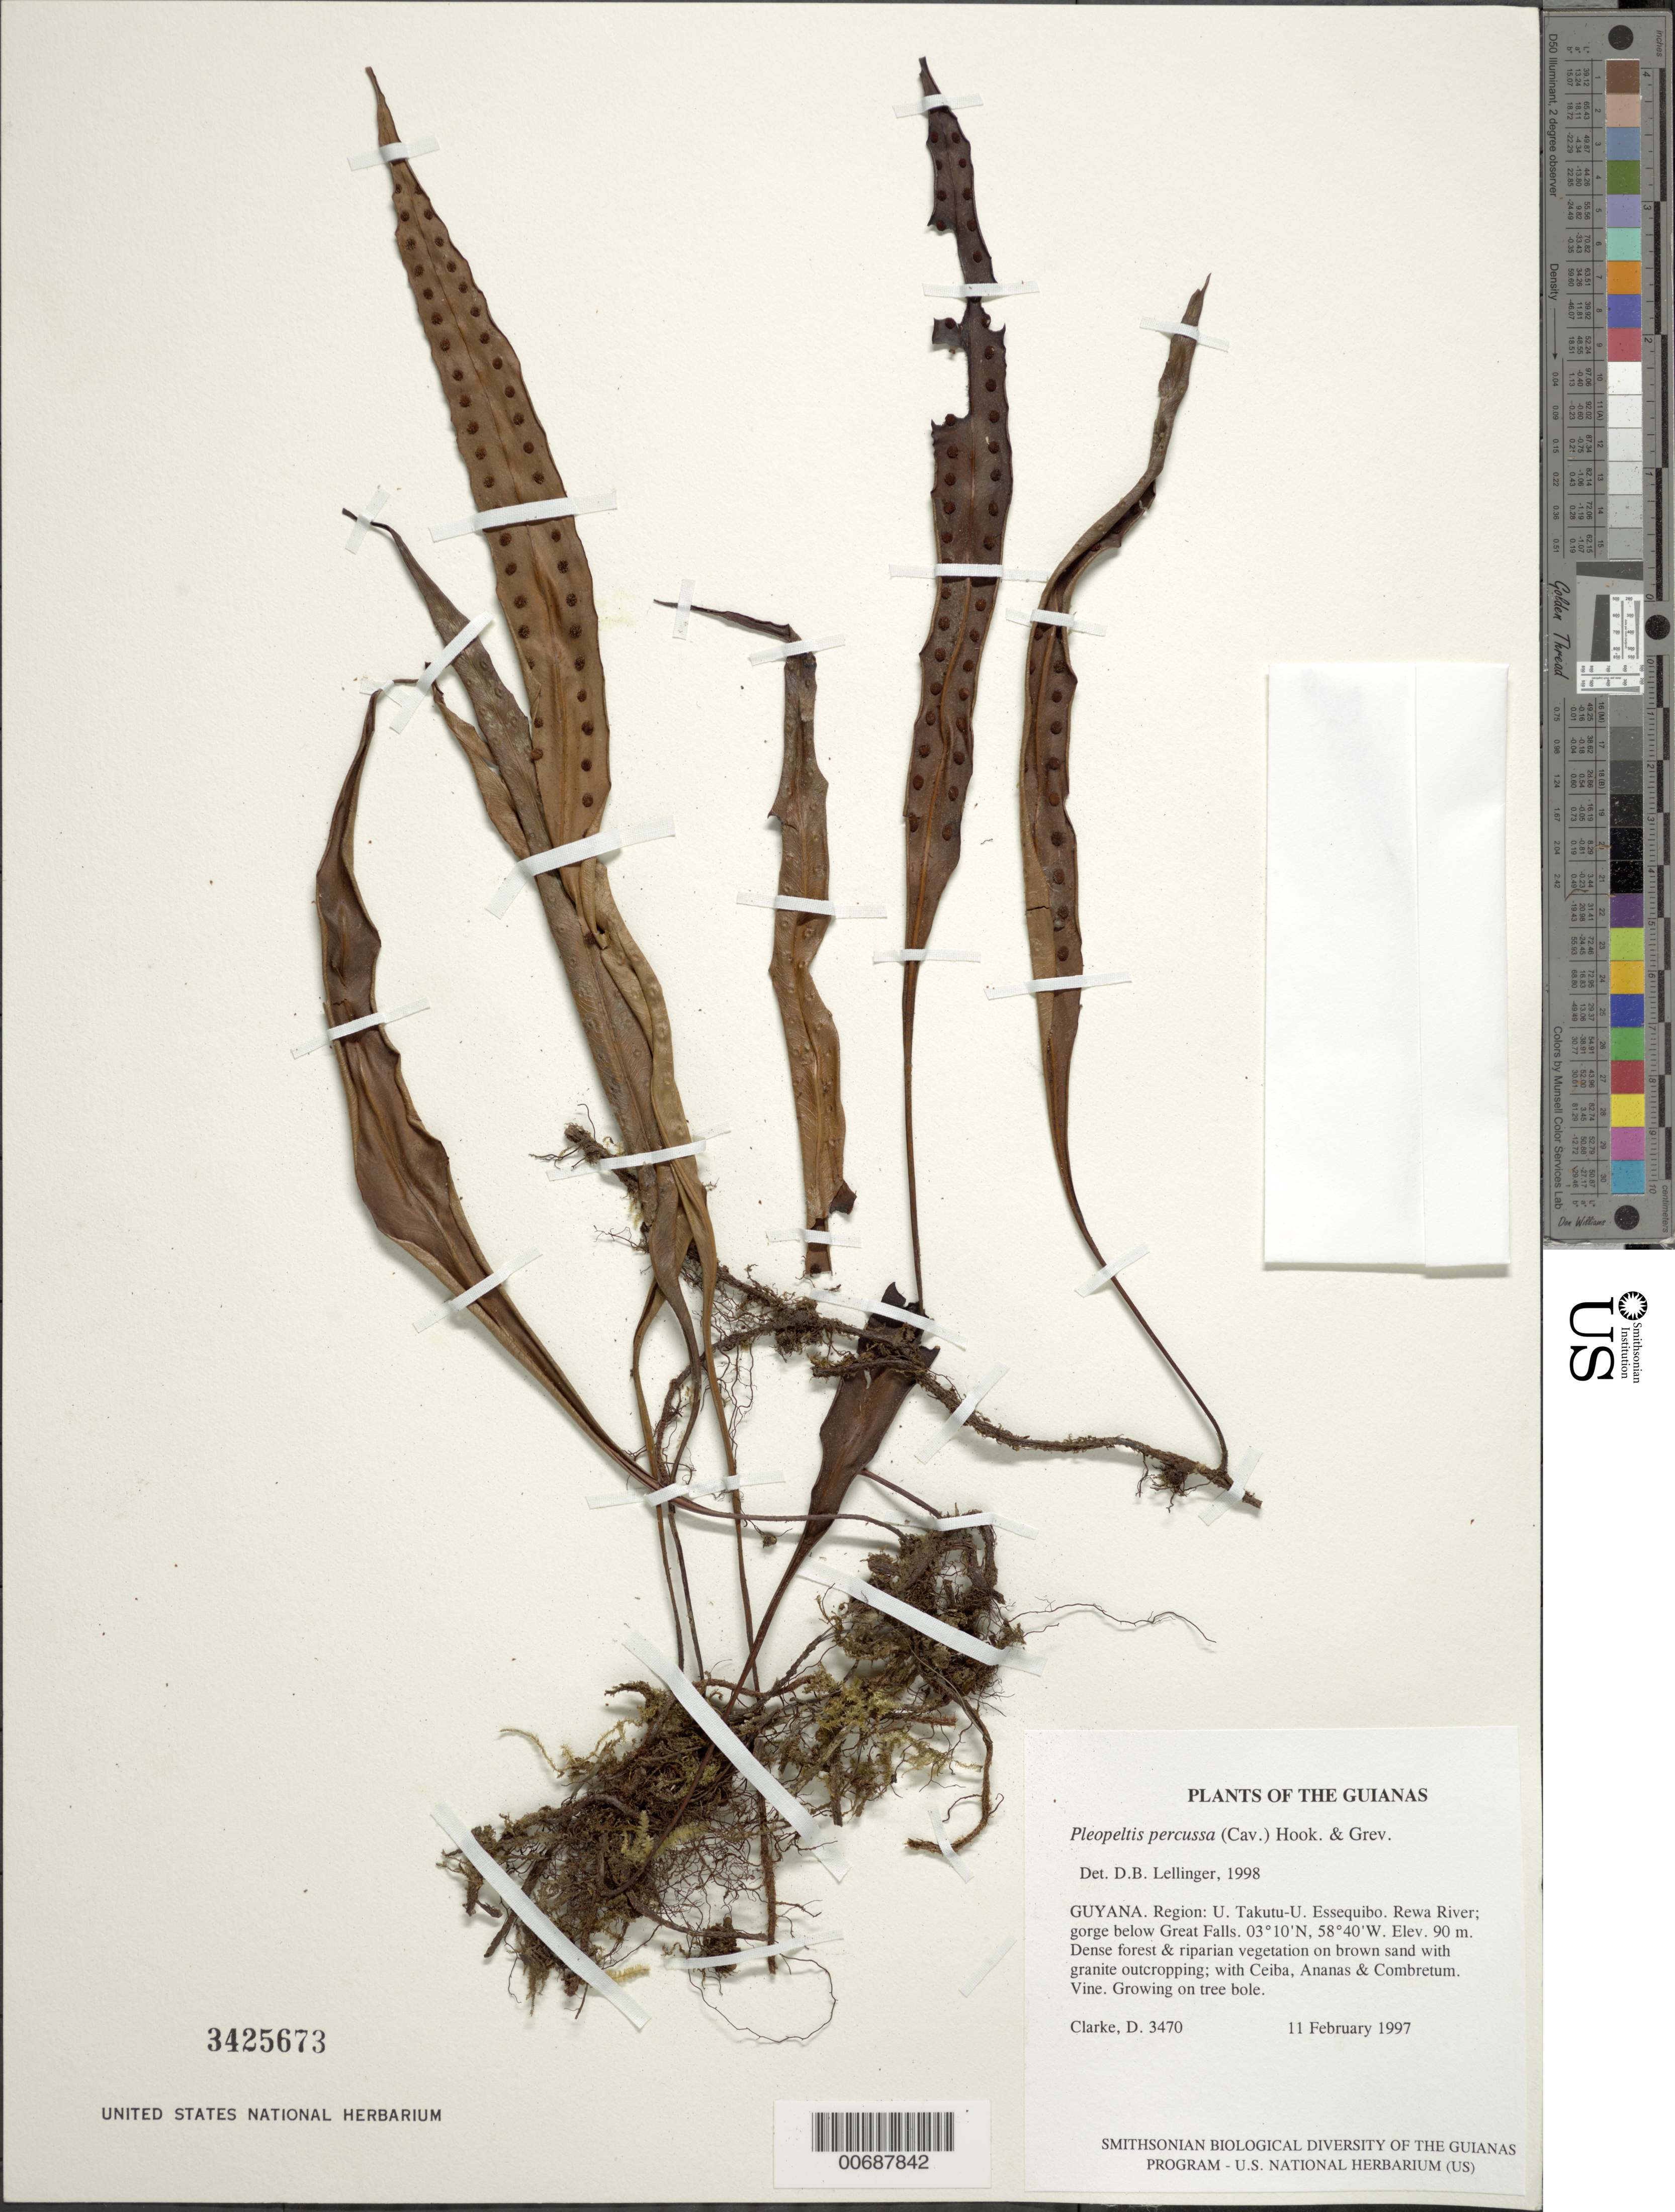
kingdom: Plantae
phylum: Tracheophyta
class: Polypodiopsida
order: Polypodiales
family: Polypodiaceae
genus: Microgramma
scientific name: Microgramma percussa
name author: (Cav.) de la Sota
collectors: H. D. Clarke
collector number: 3470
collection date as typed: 11 February 1997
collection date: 1997-02-11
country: Guyana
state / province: U. Takutu-U. Essequibo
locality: Rewa River; gorge below Great Falls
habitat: Dense forest & riparian vegetation on brown sand with granite outcropping; with Ceiba, Ananas & Combretum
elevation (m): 90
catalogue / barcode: US 3425673